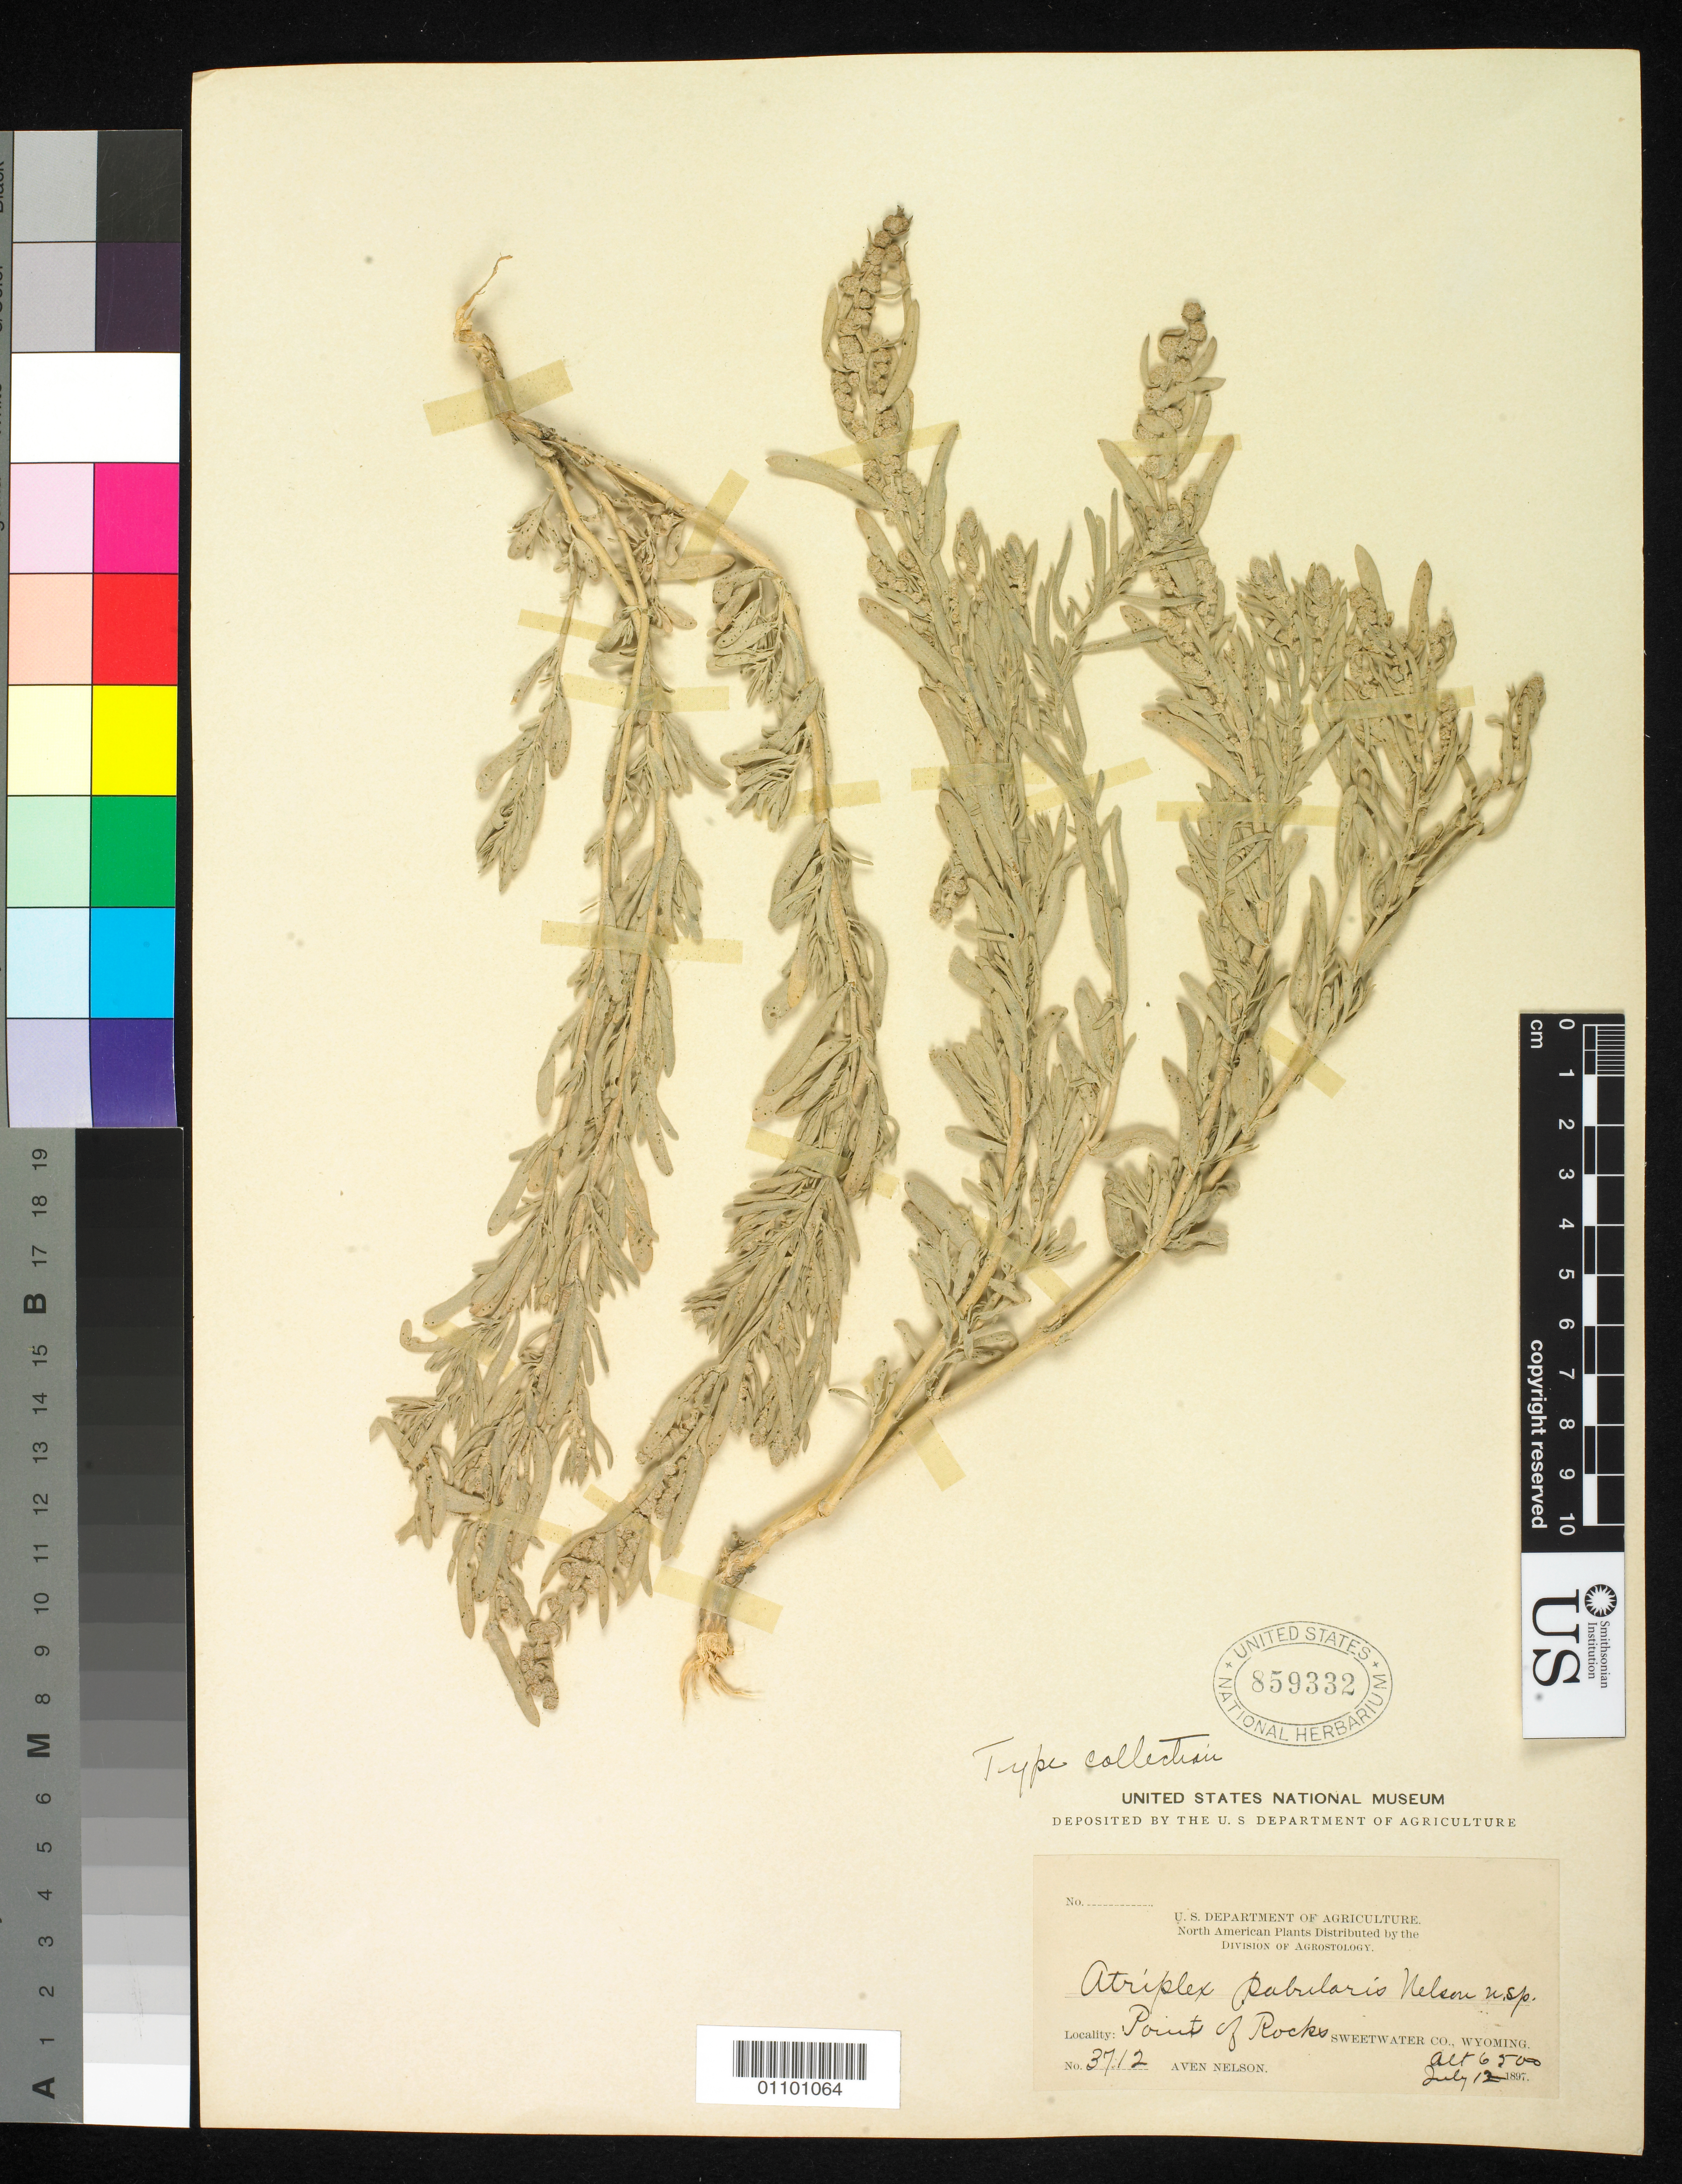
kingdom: Plantae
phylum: Tracheophyta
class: Magnoliopsida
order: Caryophyllales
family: Amaranthaceae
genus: Atriplex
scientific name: Atriplex pabularis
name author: A. Nelson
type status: Syntype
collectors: A. Nelson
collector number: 3712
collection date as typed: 12 Jul 1897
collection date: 1897-07-12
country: United States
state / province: Wyoming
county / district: Sweetwater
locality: Point of Rocks.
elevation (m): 1981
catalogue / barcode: US 859332